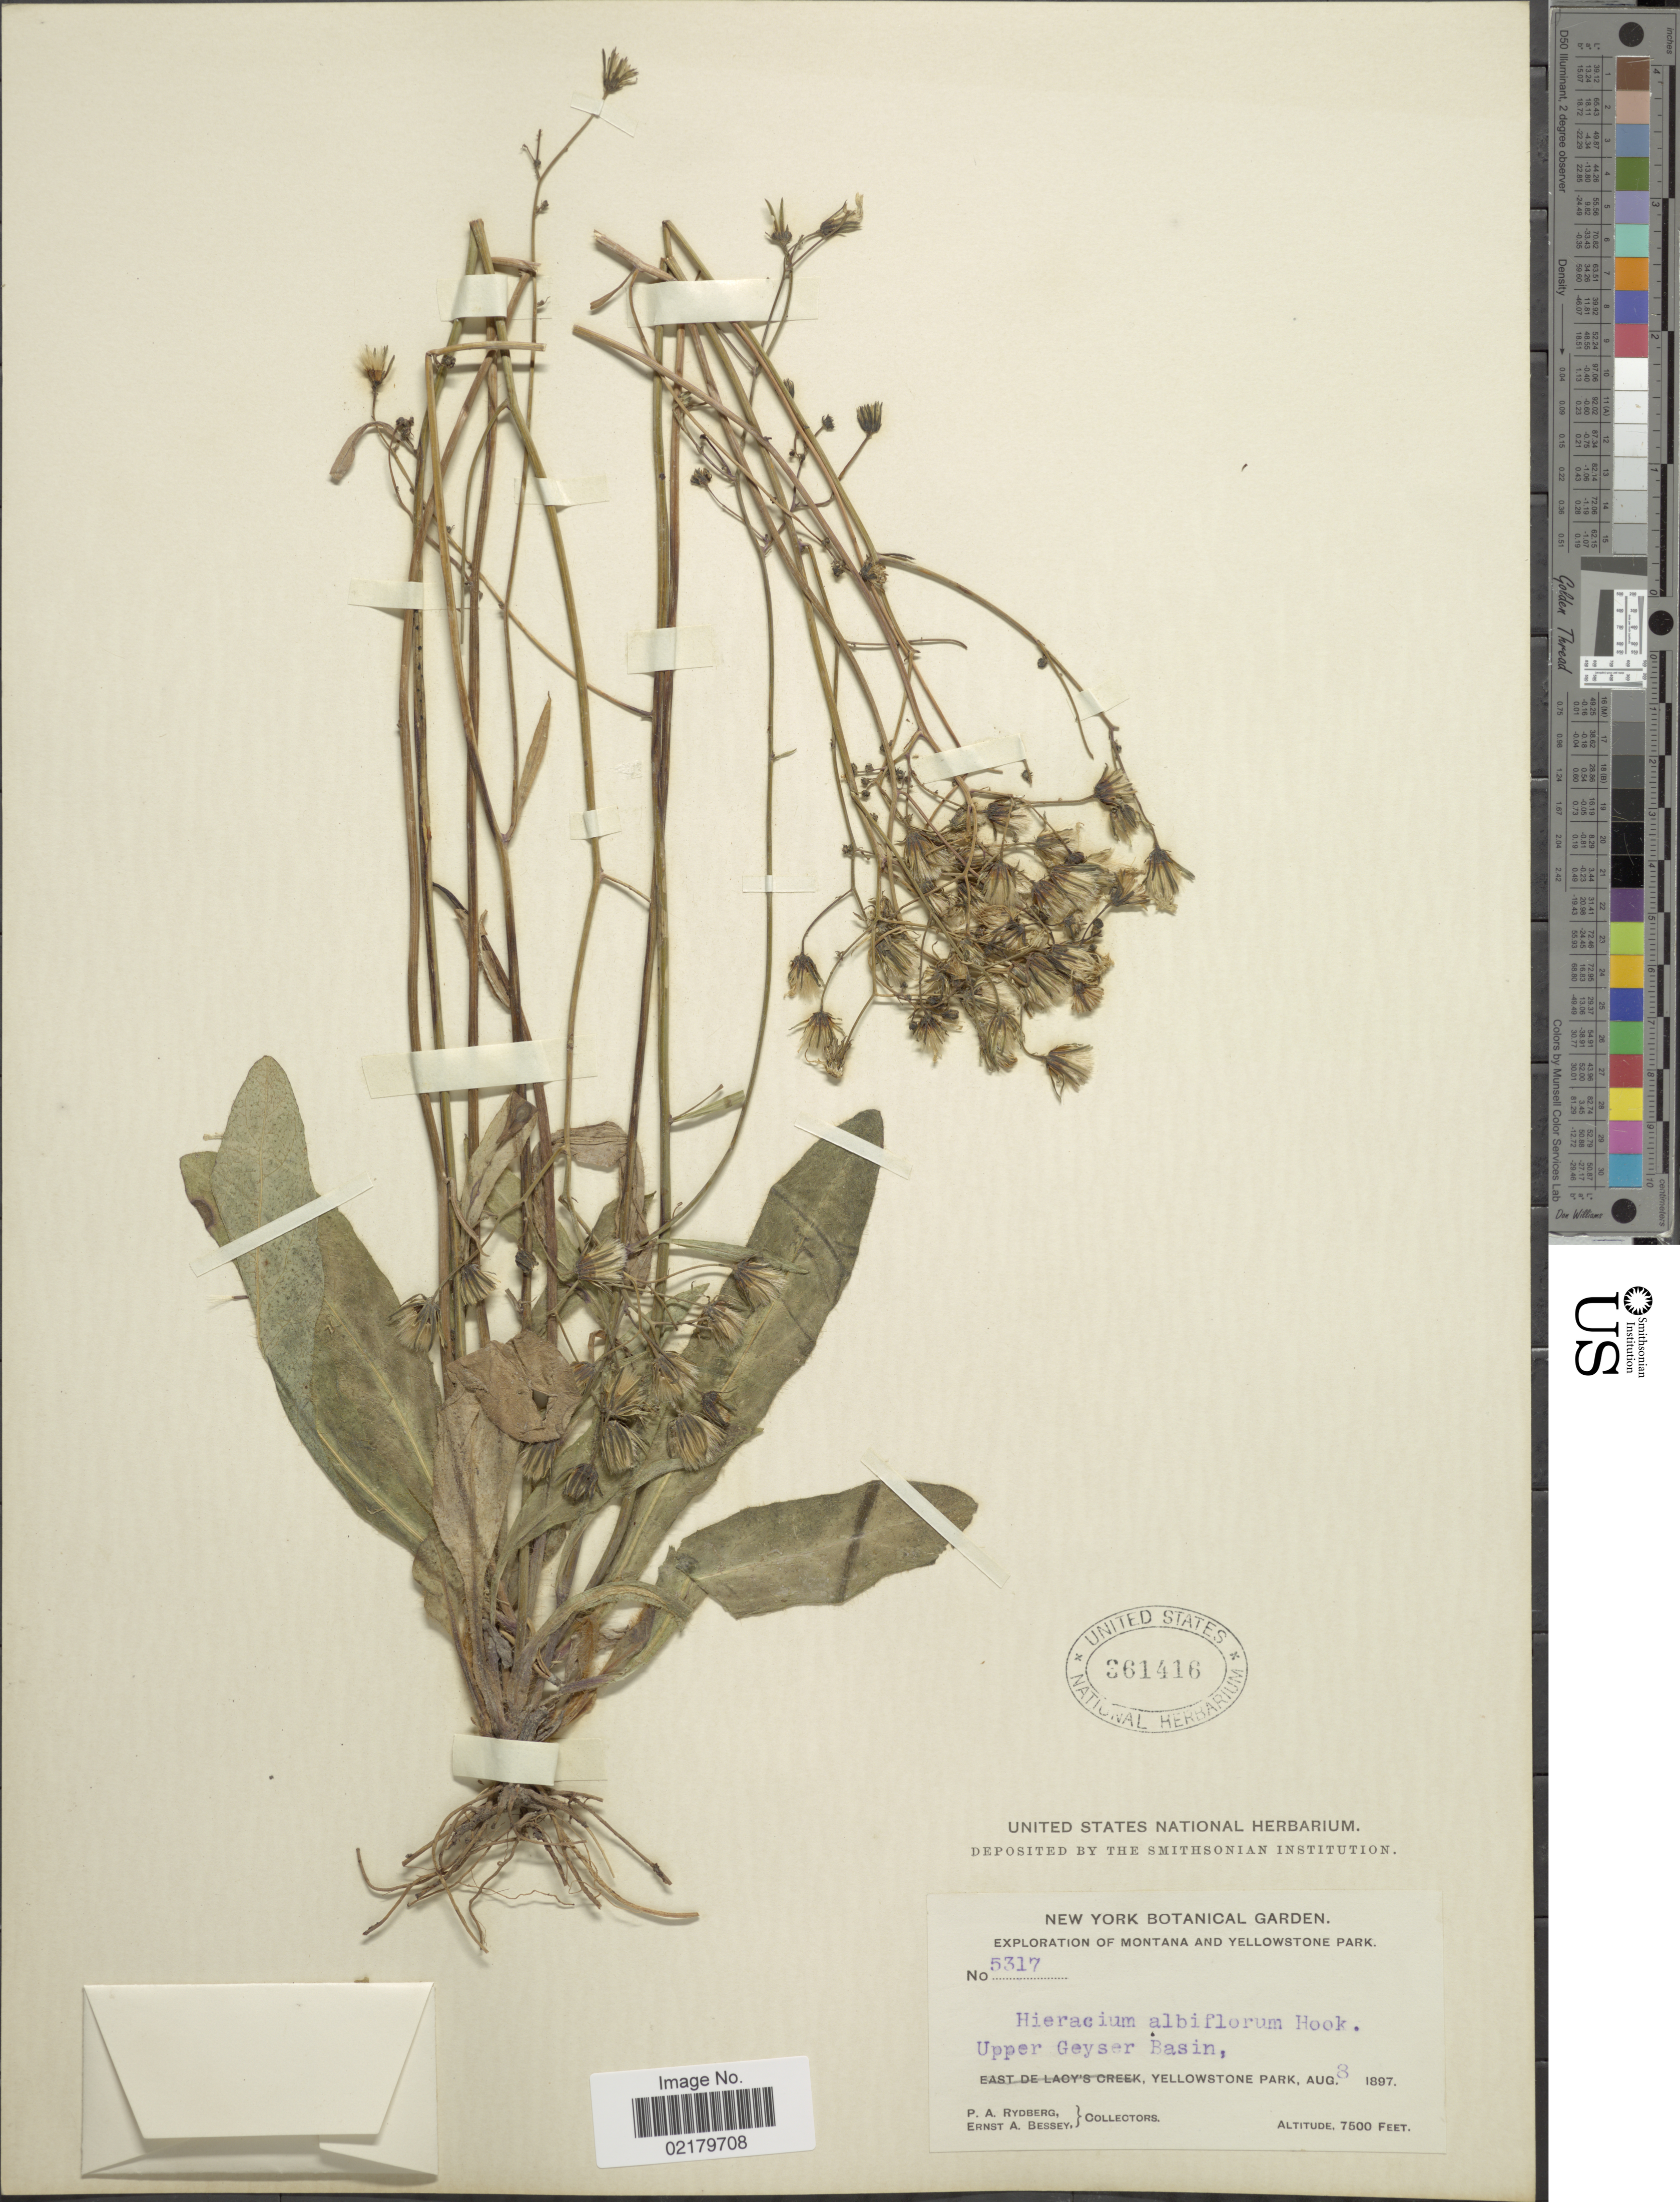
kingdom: Plantae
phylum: Tracheophyta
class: Magnoliopsida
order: Asterales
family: Asteraceae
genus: Hieracium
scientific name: Hieracium albiflorum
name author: Hook.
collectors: P. A. Rydberg & E. A. Bessey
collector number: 5317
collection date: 1897-08-08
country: United States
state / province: Montana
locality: Yellowstone Park, Upper Geyser Basin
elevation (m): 2286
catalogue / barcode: US 361416